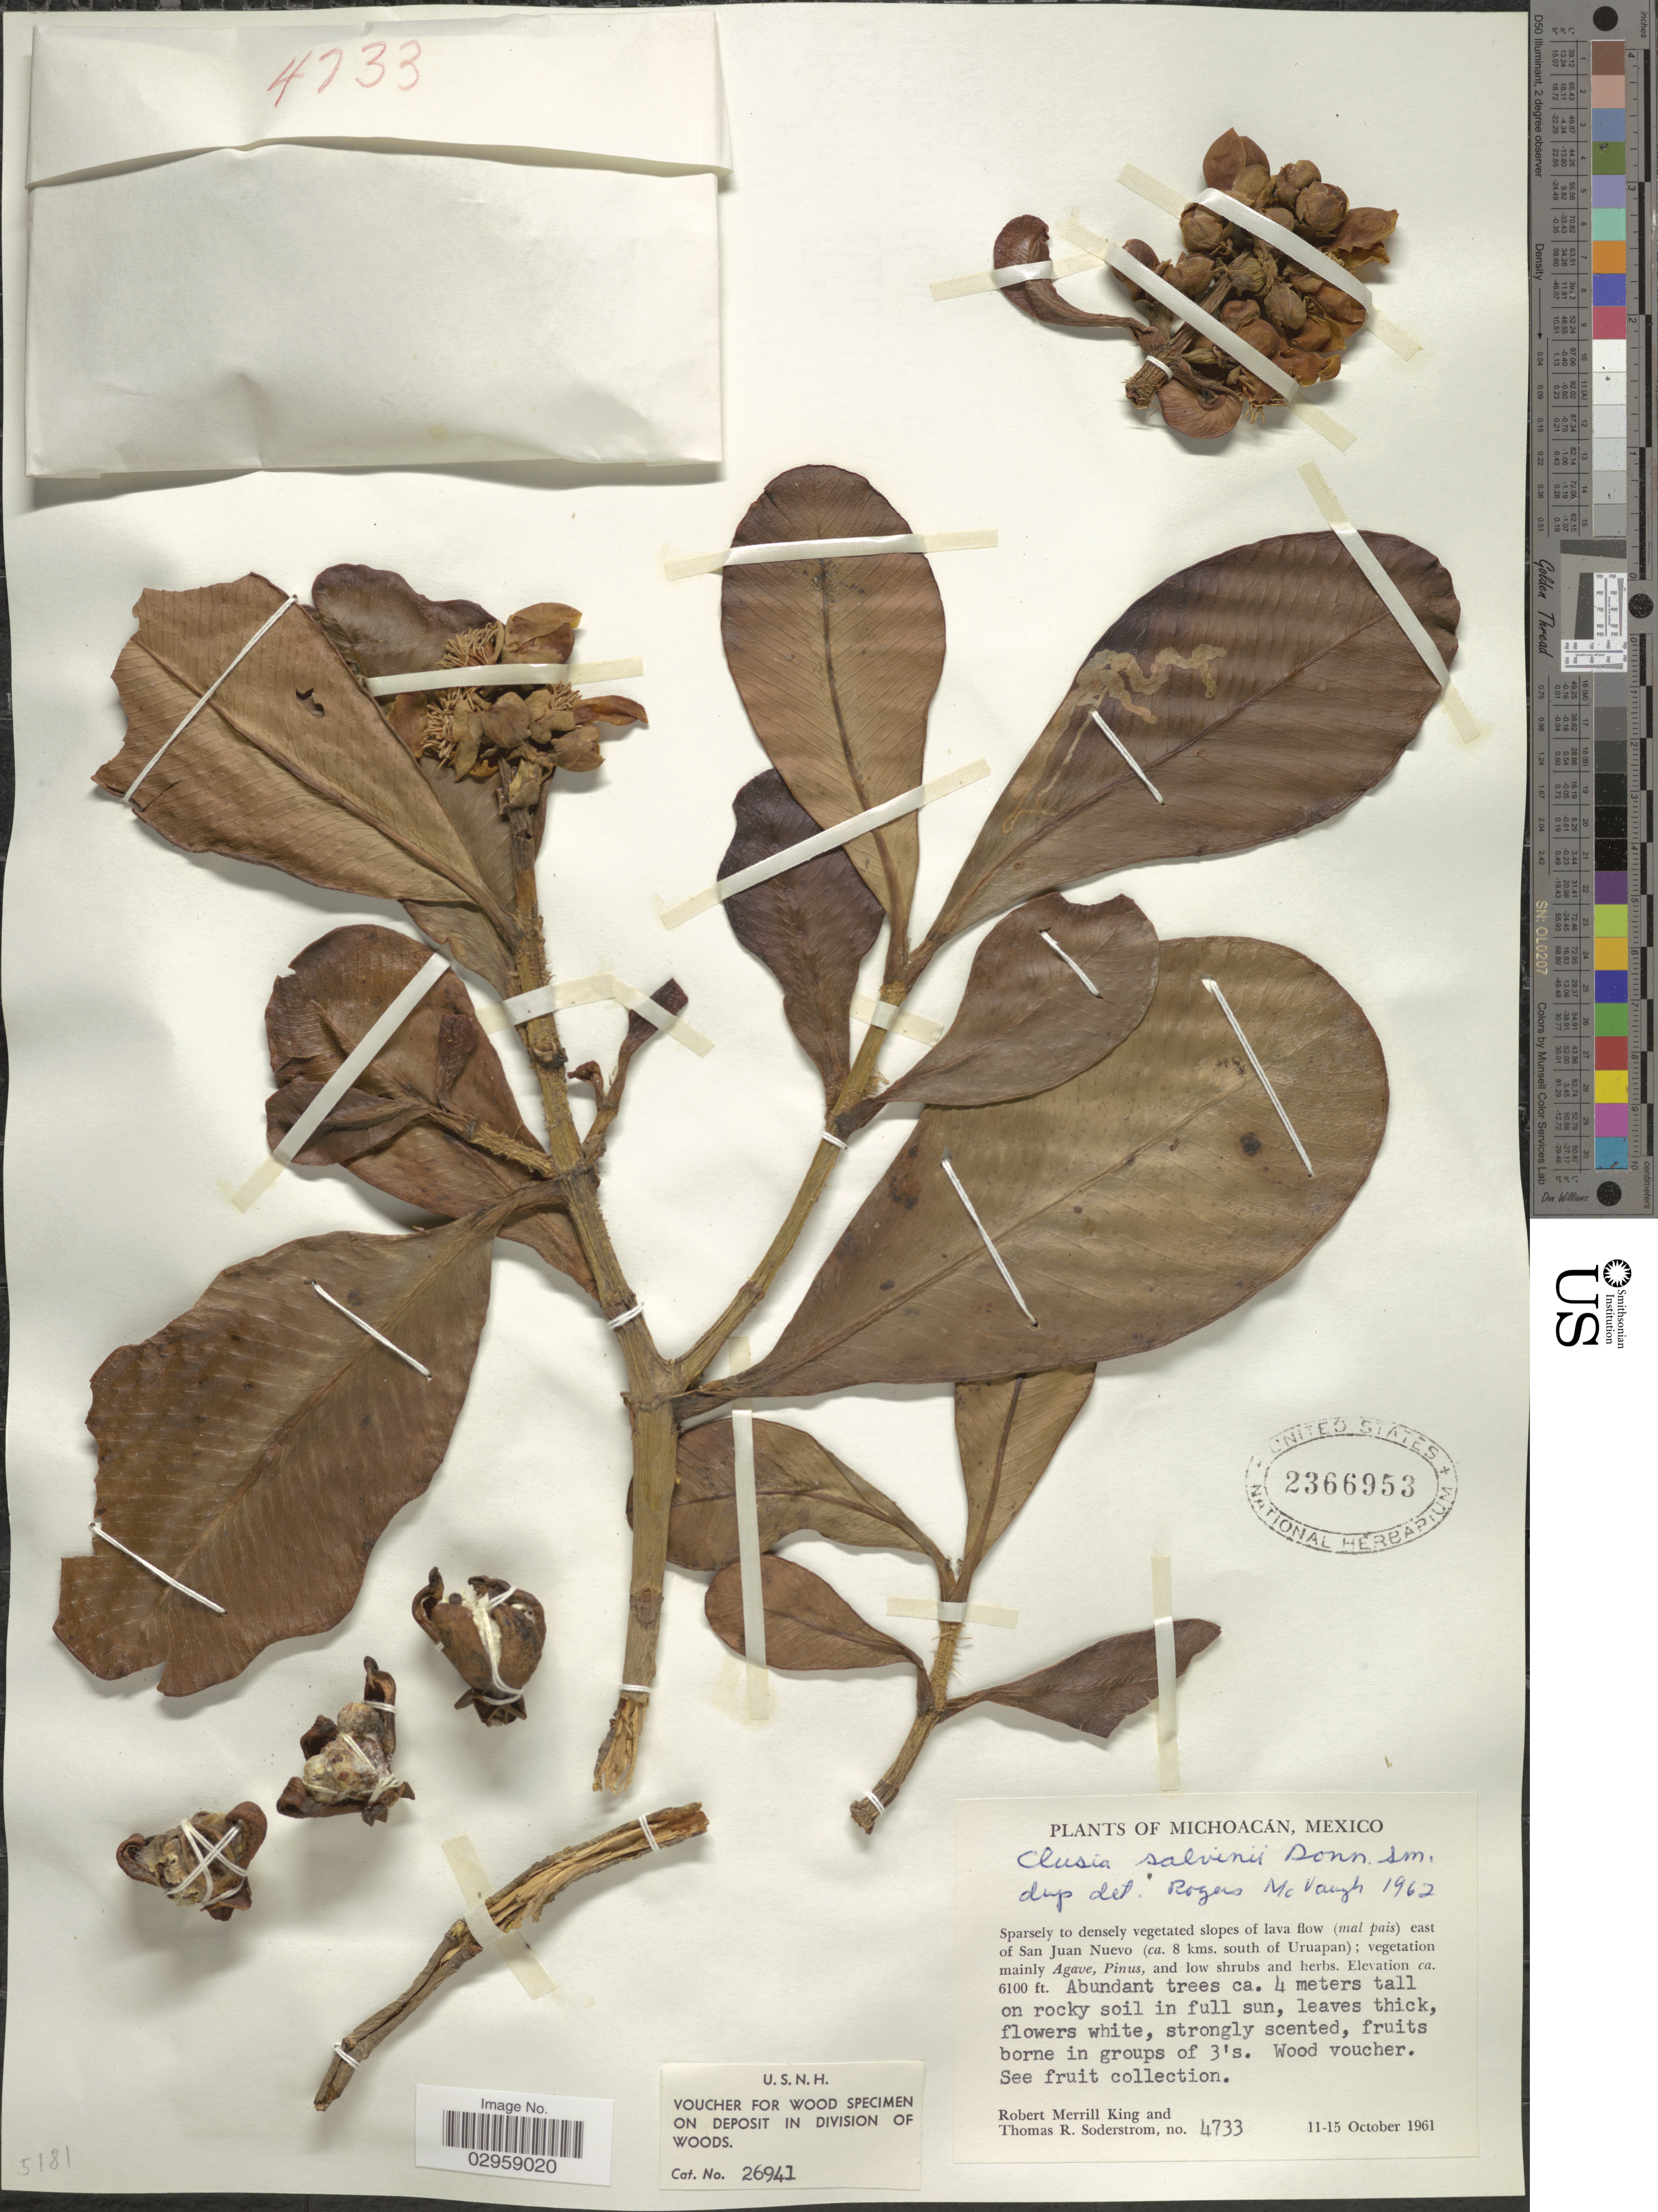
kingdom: Plantae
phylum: Tracheophyta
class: Magnoliopsida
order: Malpighiales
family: Clusiaceae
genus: Clusia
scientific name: Clusia salvinii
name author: Donn. Sm.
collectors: R. M. King & T. R. Soderstrom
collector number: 4733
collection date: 1961-10-11/1961-10-15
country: Mexico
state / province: Michoacán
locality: East of San Juan Nuevo (ca. 8 kms. south of Uruapan).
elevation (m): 1859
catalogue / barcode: US 2366953